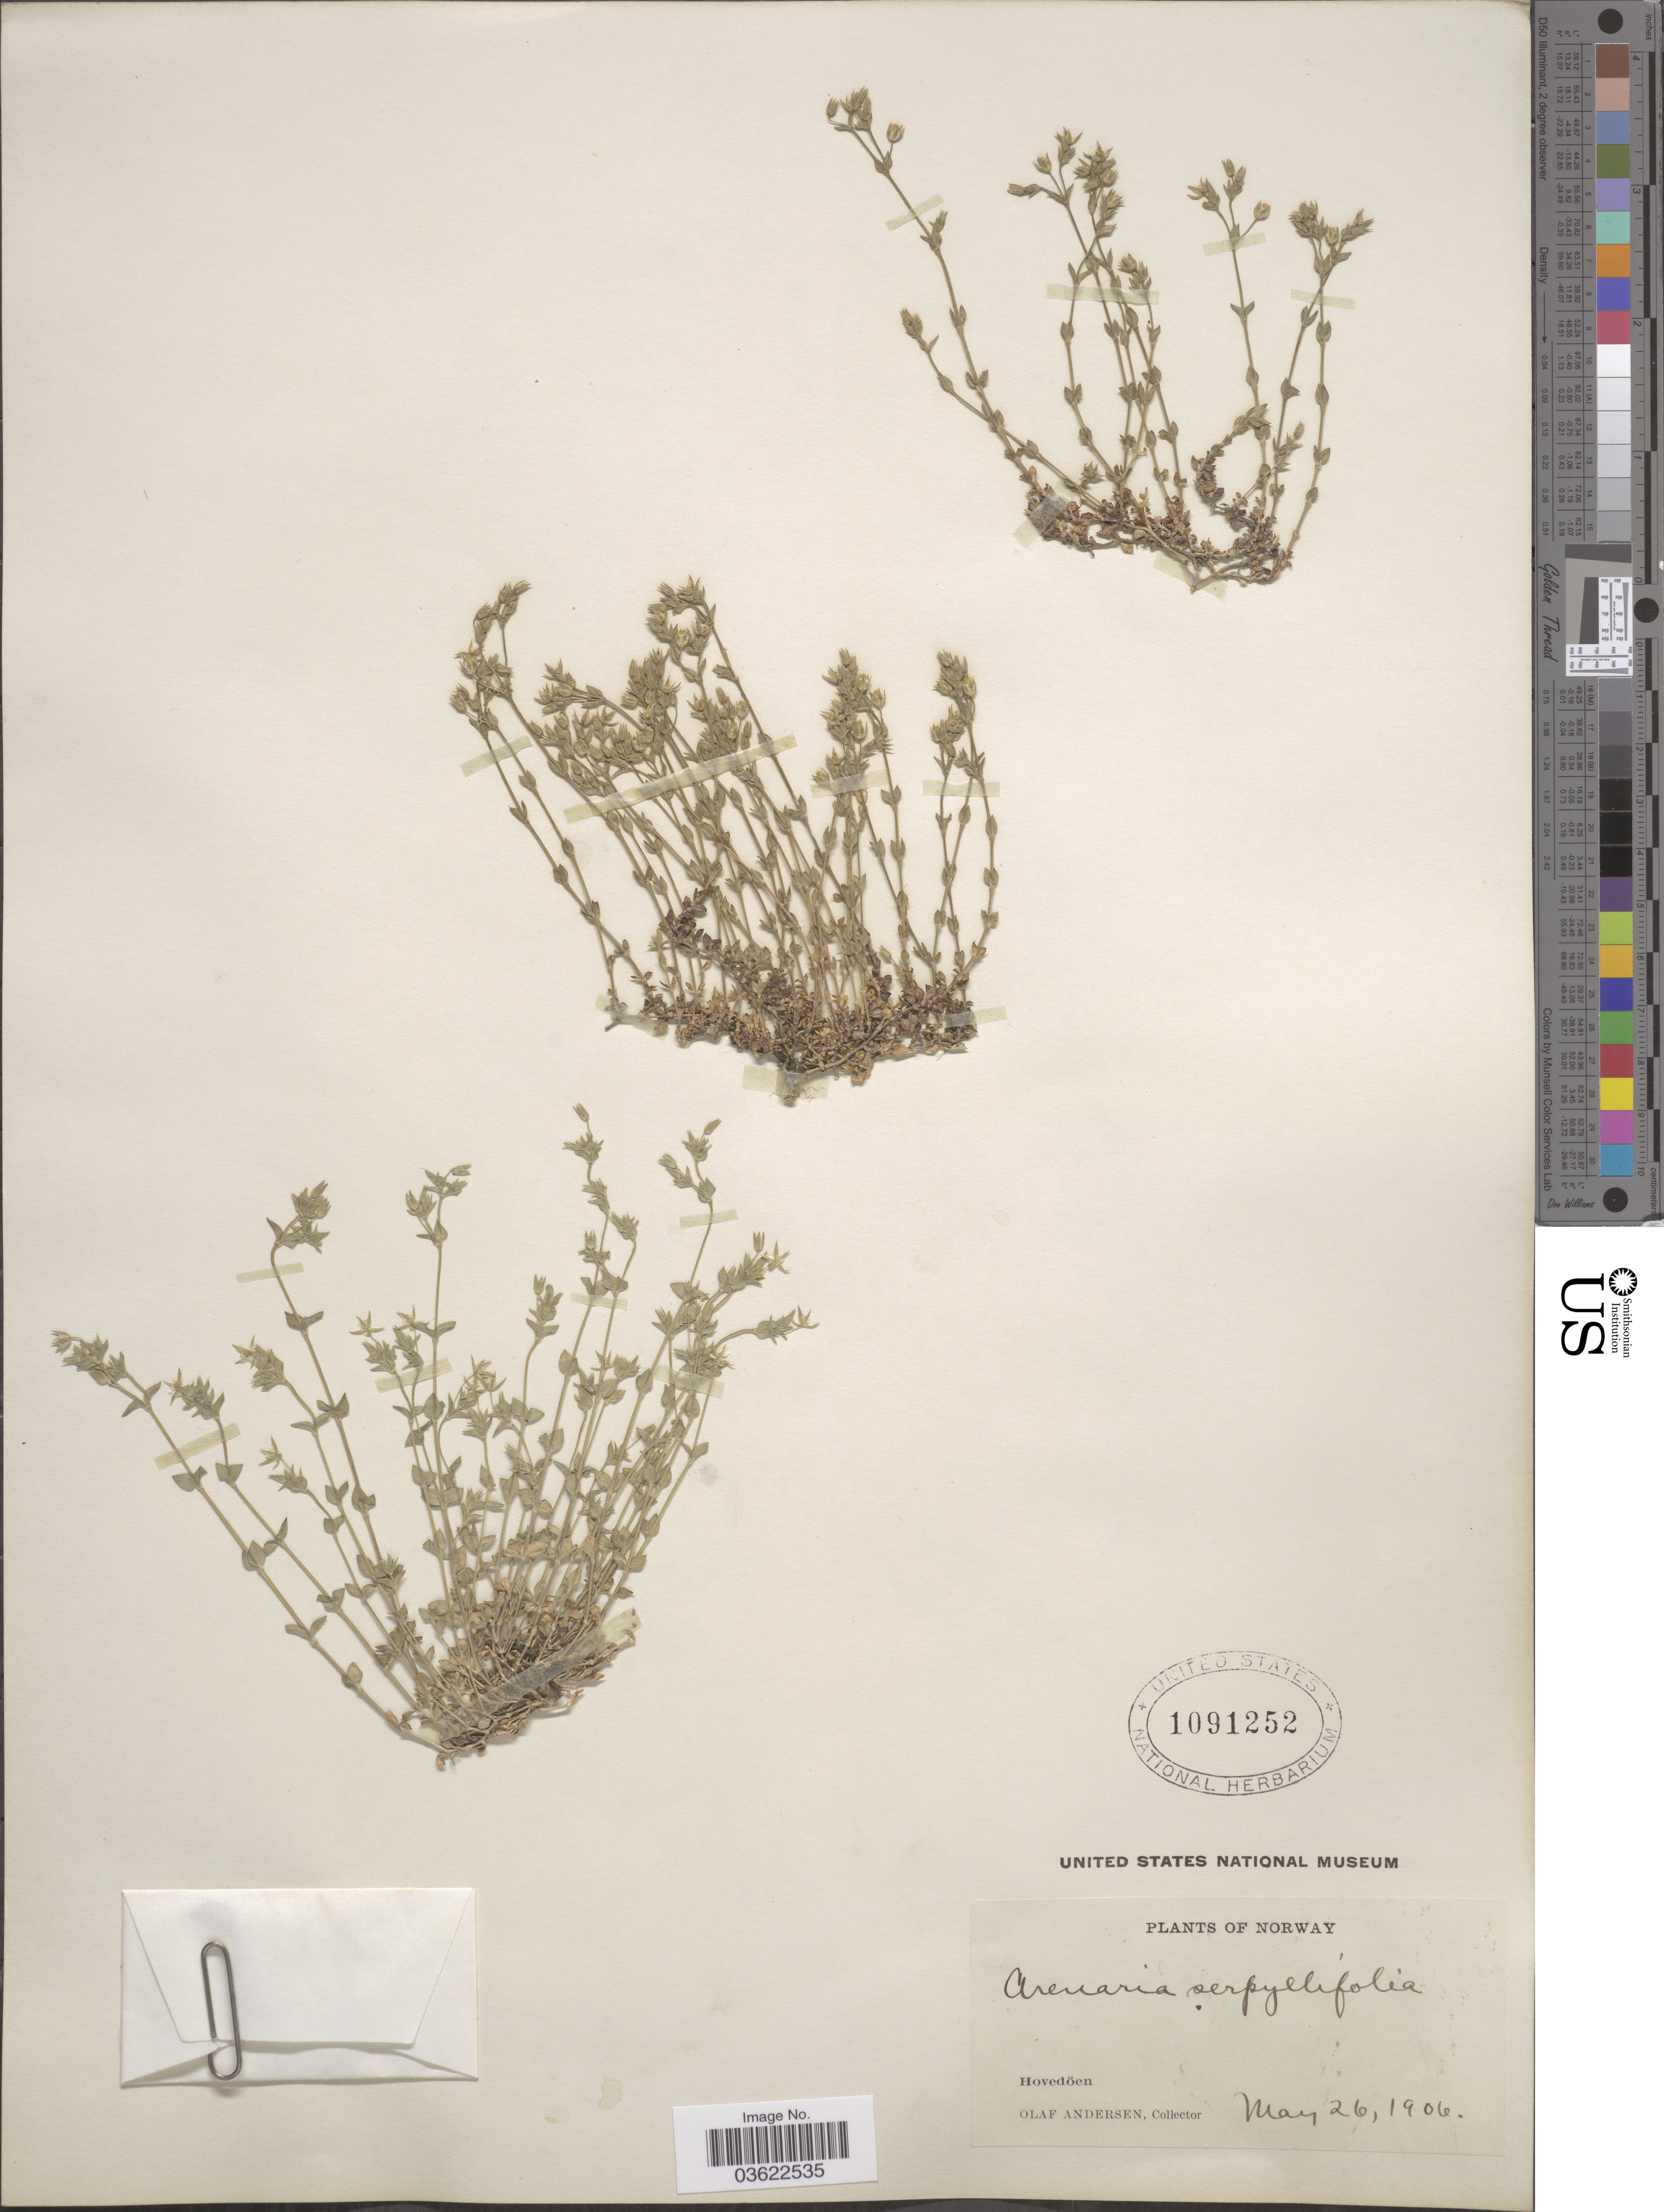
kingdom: Plantae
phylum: Tracheophyta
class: Magnoliopsida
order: Caryophyllales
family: Caryophyllaceae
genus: Arenaria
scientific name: Arenaria serpyllifolia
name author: L.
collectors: O. Andersen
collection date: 1906-05-26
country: Norway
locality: Hovedöen.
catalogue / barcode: US 1091252